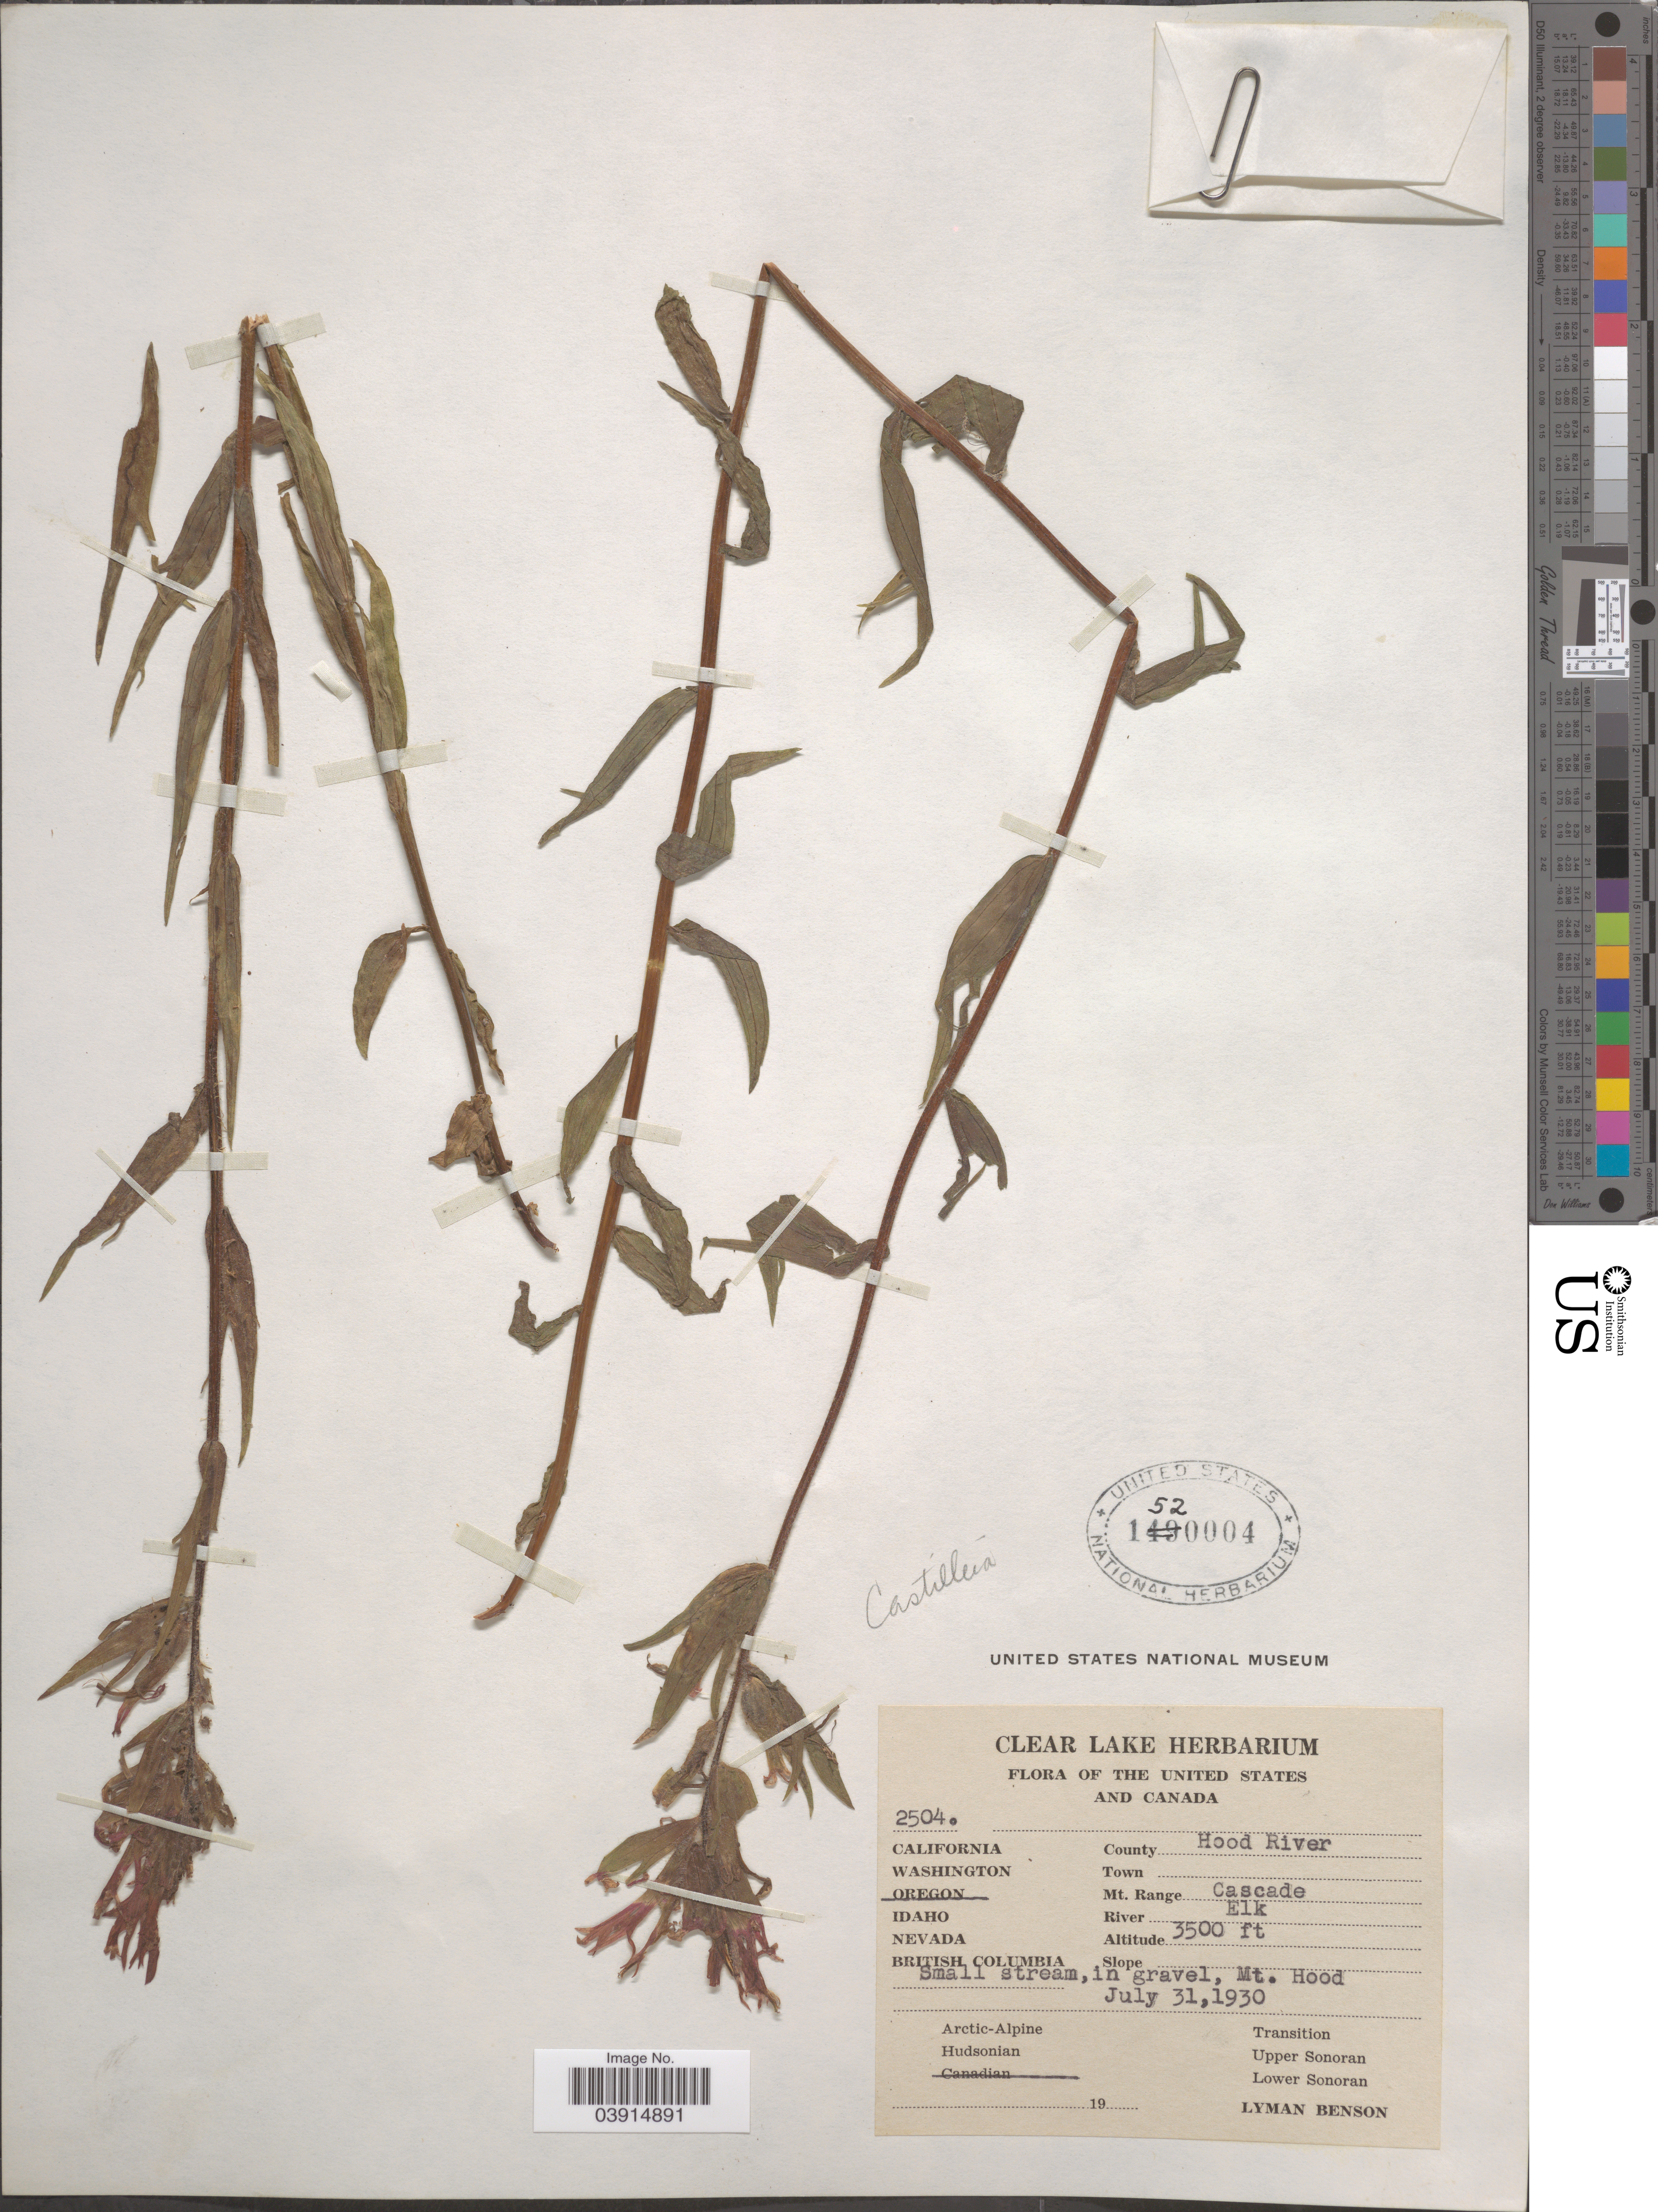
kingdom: Plantae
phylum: Tracheophyta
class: Magnoliopsida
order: Lamiales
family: Orobanchaceae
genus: Castilleja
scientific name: Castilleja sp.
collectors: L. D. Benson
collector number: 2504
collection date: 1930-07-31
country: United States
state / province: Oregon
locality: County Hood River. Mt. Range Cascade. River Elk. Small stream, in gravel, Mt. Hood.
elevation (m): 1067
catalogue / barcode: US 1520004